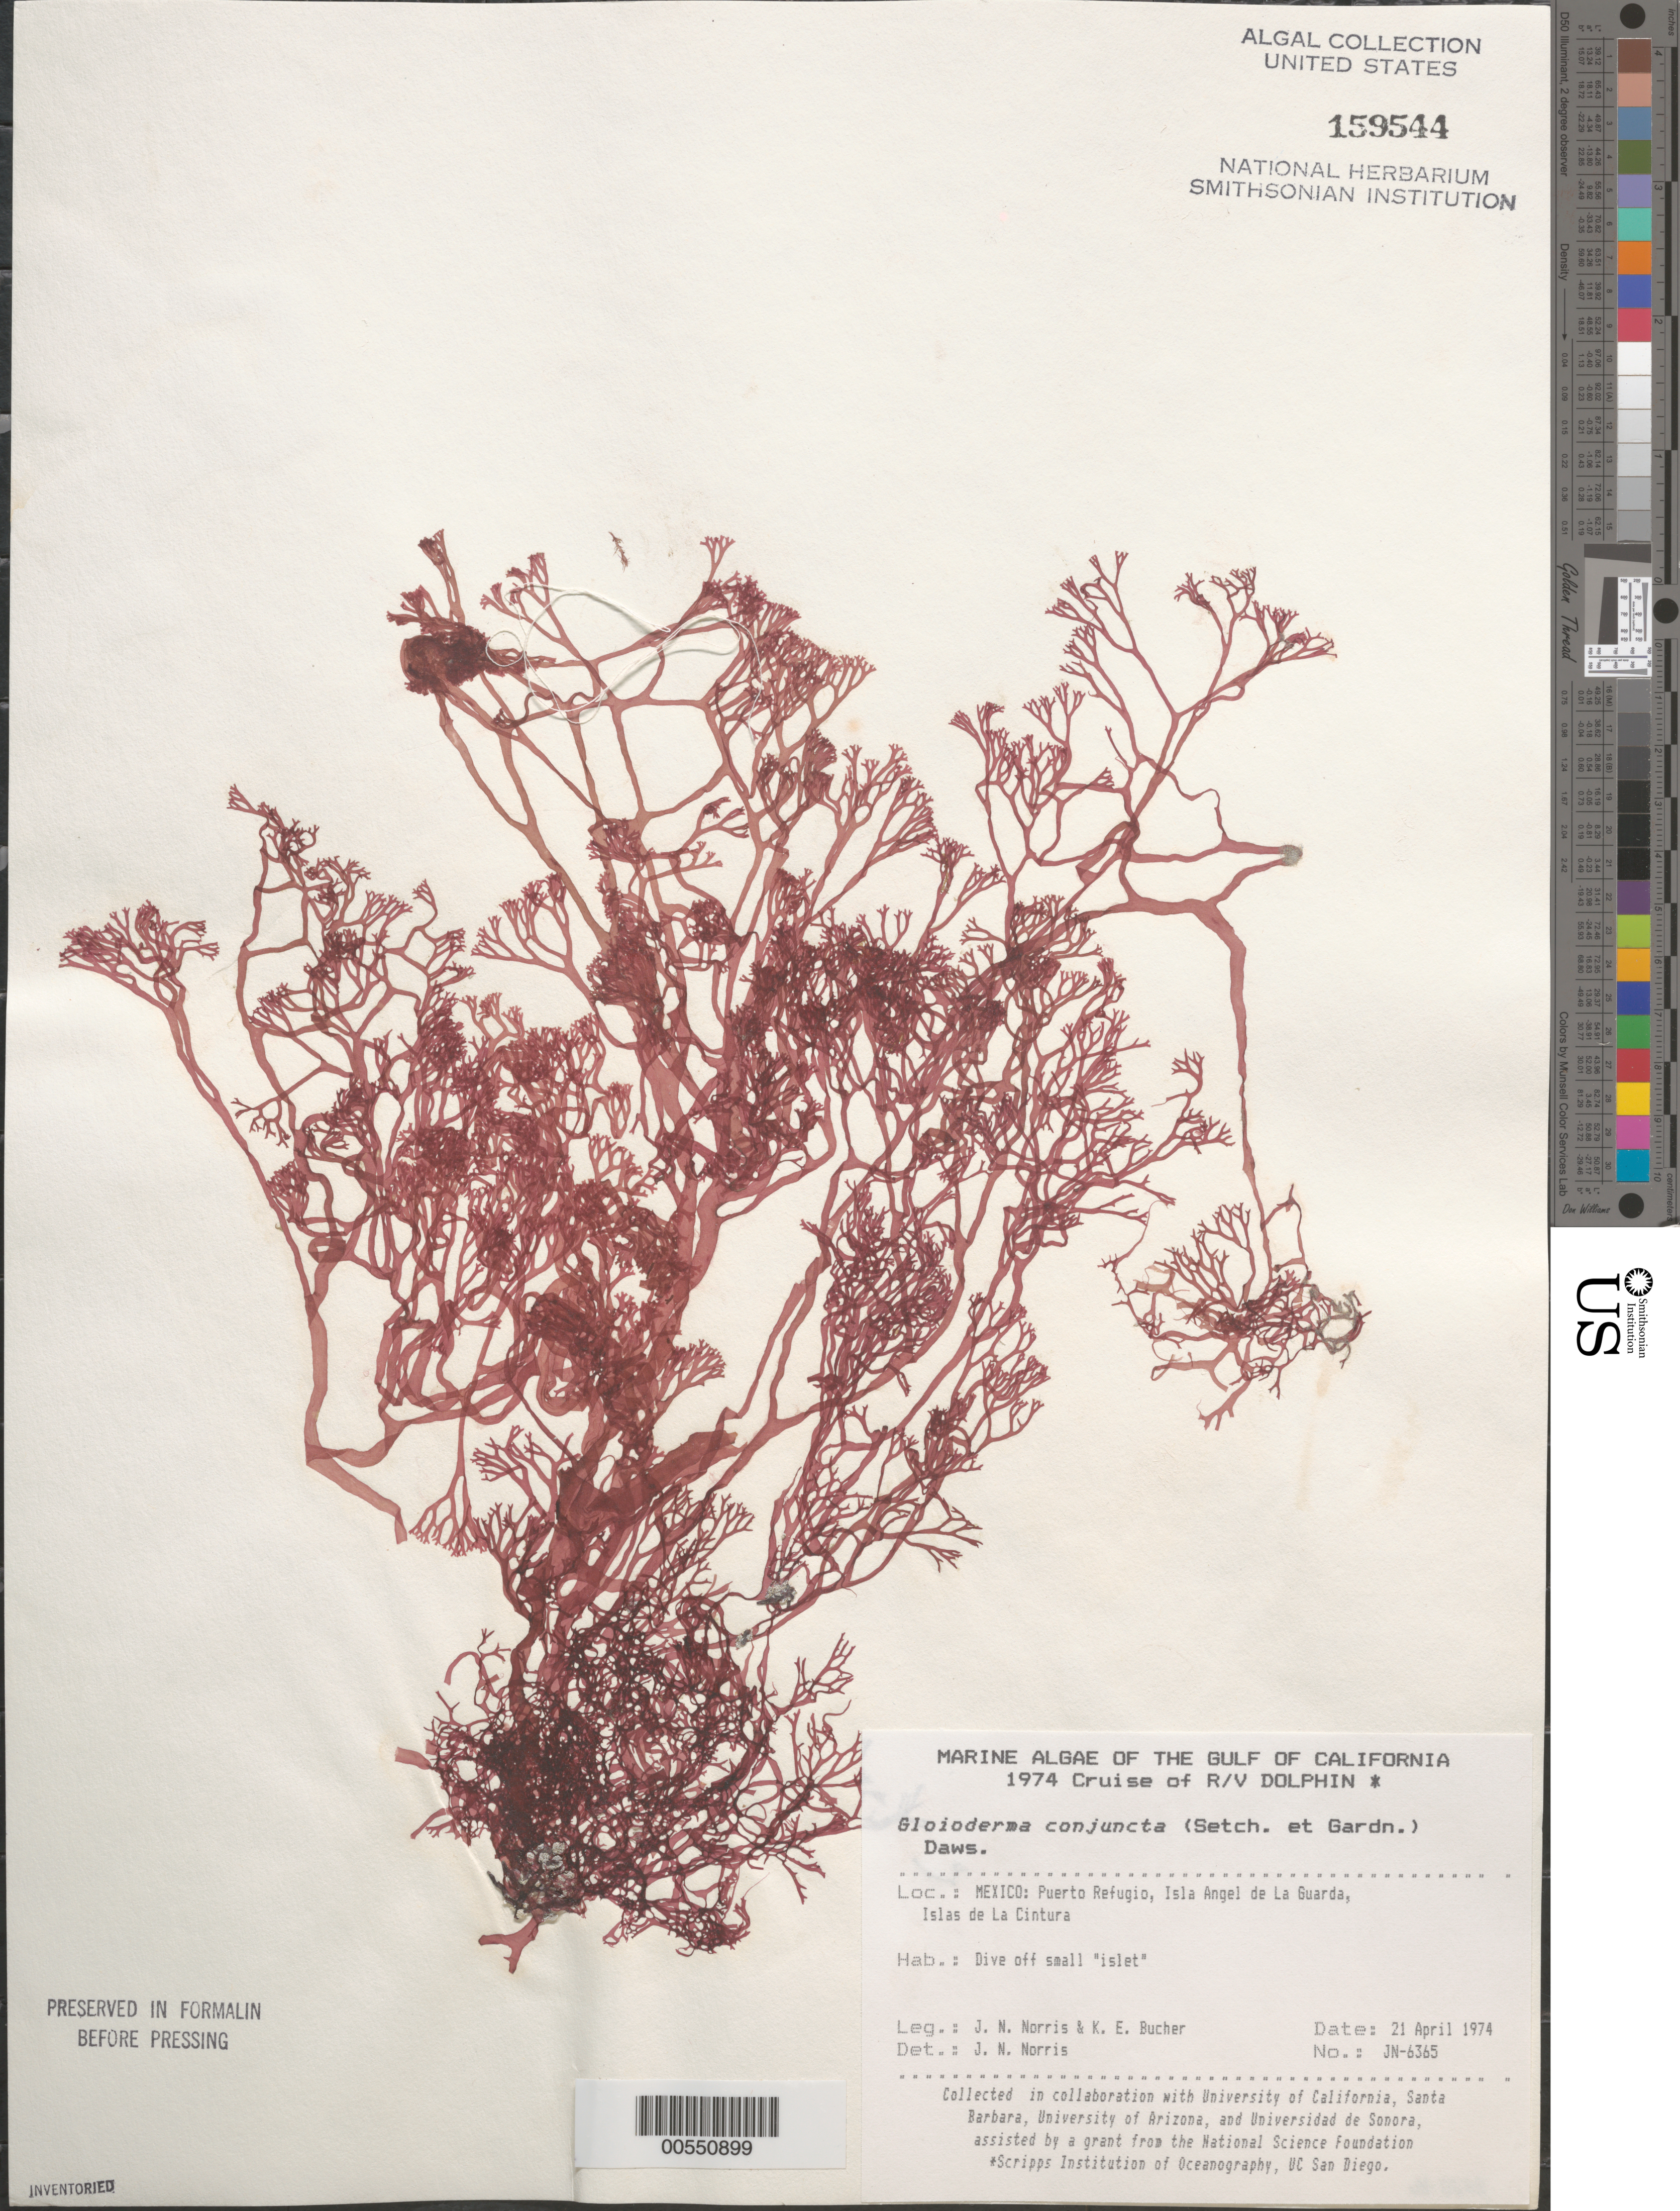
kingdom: Plantae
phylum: Rhodophyta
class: Florideophyceae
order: Rhodymeniales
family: Faucheaceae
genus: Gloiocladia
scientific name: Gloiocladia conjuncta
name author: (Setchell & N.L. Gardner) R.E. Norris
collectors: J. N. Norris & K. E. Bucher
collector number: JN-6365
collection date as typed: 21 Apr 1974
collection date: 1974-04-21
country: Mexico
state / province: Baja California Norte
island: Isla Angel de la Guarda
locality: Puerto Refugio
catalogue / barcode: US 159544